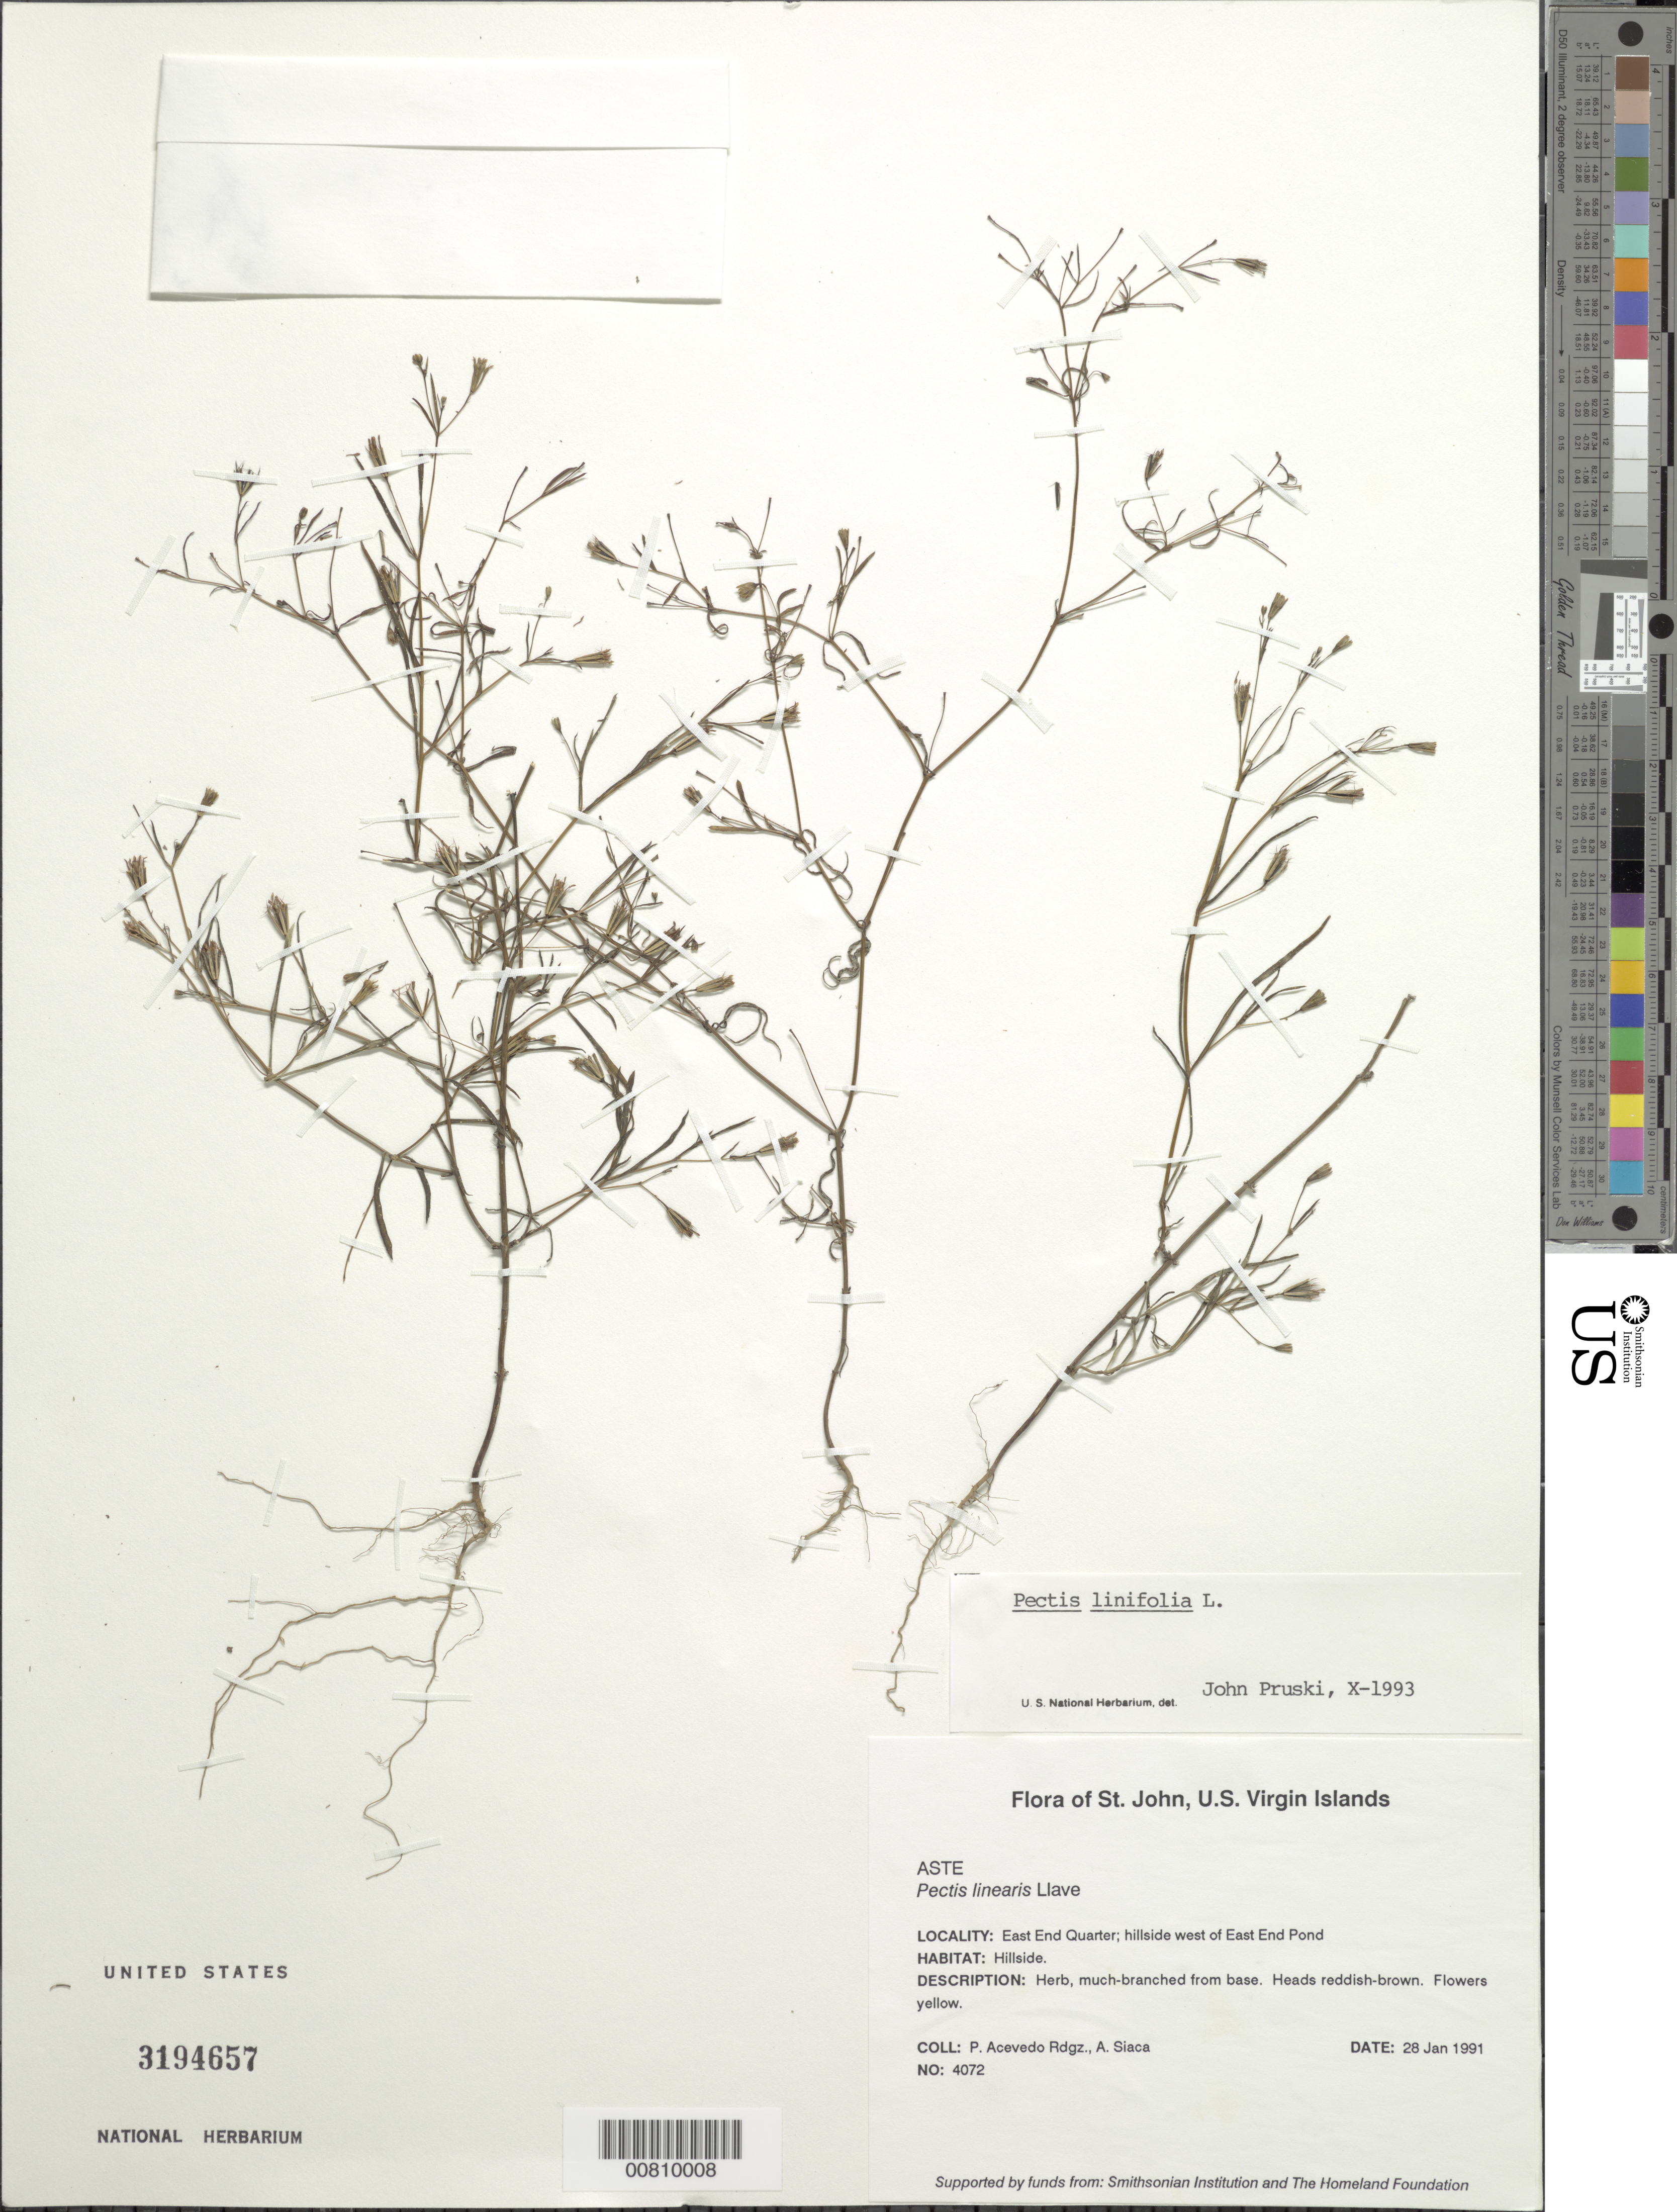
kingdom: Plantae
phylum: Tracheophyta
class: Magnoliopsida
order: Asterales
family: Asteraceae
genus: Pectis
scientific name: Pectis linearis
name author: La Llave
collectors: P. Acevedo-Rodr. & A. Siaca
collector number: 4072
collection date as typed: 28 Jan 1991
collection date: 1991-01-28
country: U.S. Virgin Islands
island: St. John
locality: East End Quarter; hillside west of East End Pond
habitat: Hillside.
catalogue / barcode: US 3194657